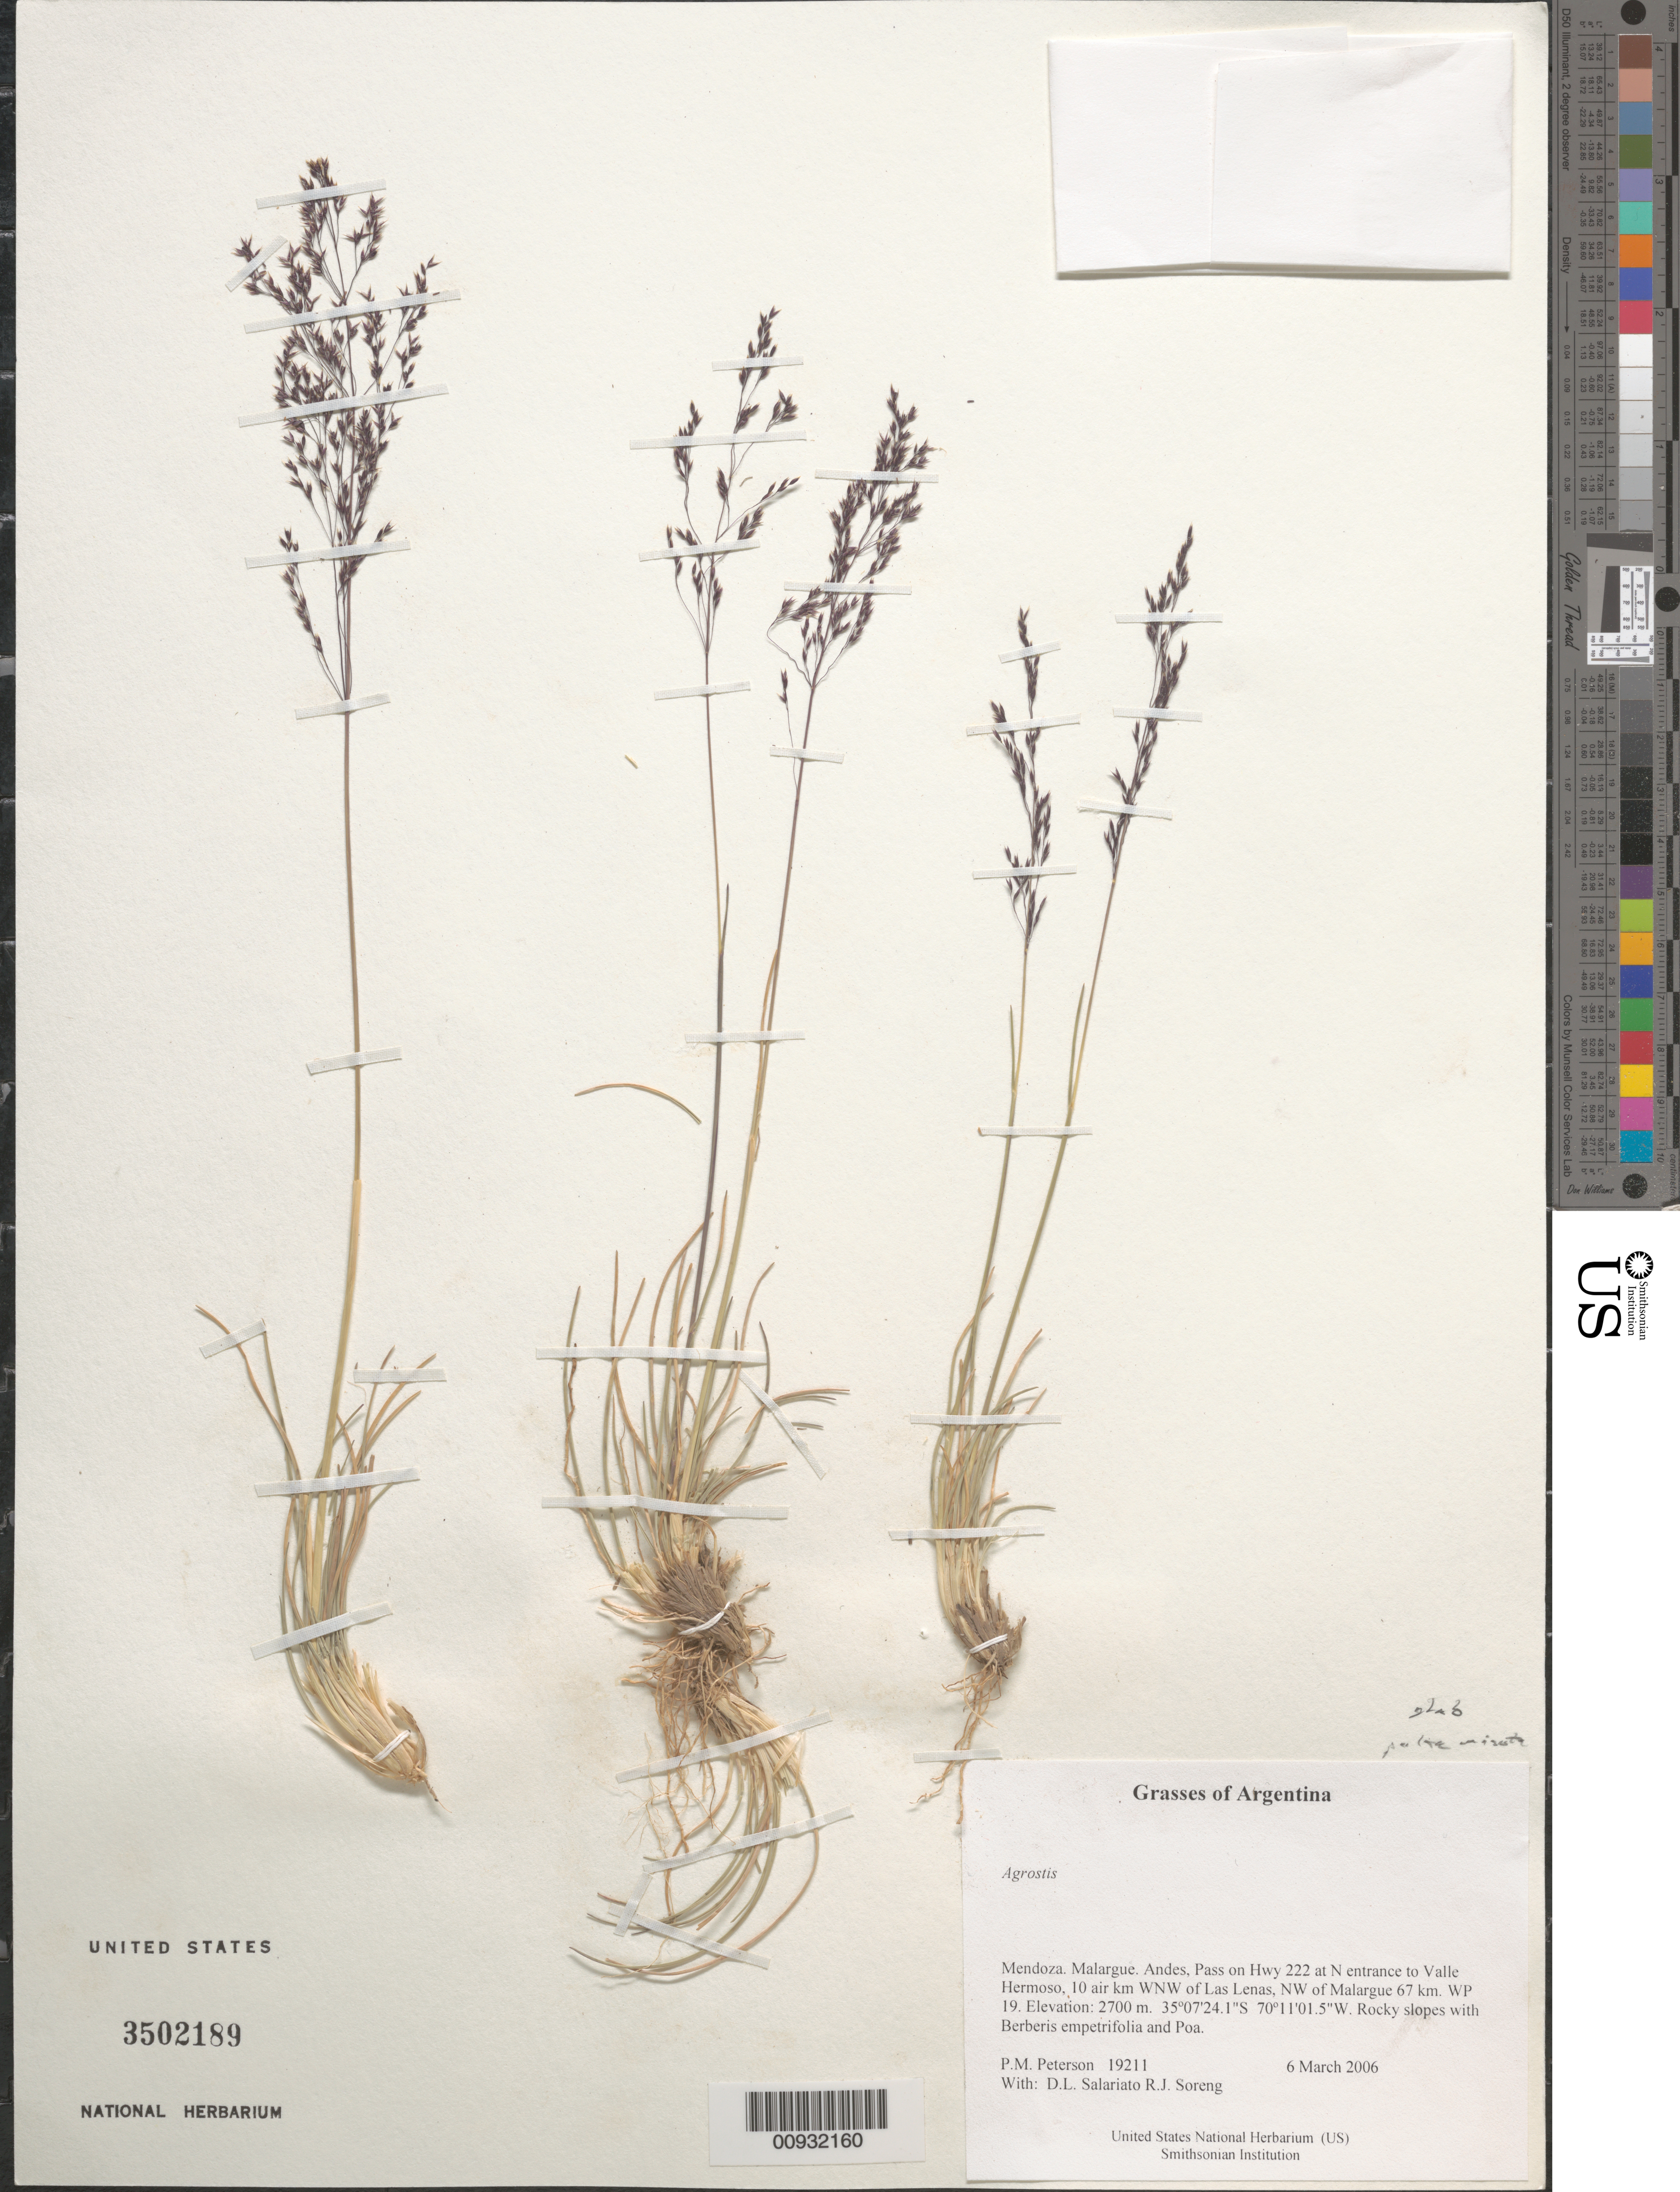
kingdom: Plantae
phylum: Tracheophyta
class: Liliopsida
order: Poales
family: Poaceae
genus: Agrostis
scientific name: Agrostis sp.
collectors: P. M. Peterson, R. J. Soreng, D. Salariato & A. Panizza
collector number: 19211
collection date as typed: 06 Mar 2006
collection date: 2006-03-06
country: Argentina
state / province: Mendoza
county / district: Malargue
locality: Andes, Pass on Hwy 222 at N entrance to Valle Hermoso, 10 air km WNW of Las Lenas, NW of Malargue 67 km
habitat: Rocky slopes with Berberis empetrifolia and Poa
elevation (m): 2700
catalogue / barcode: US 3502189